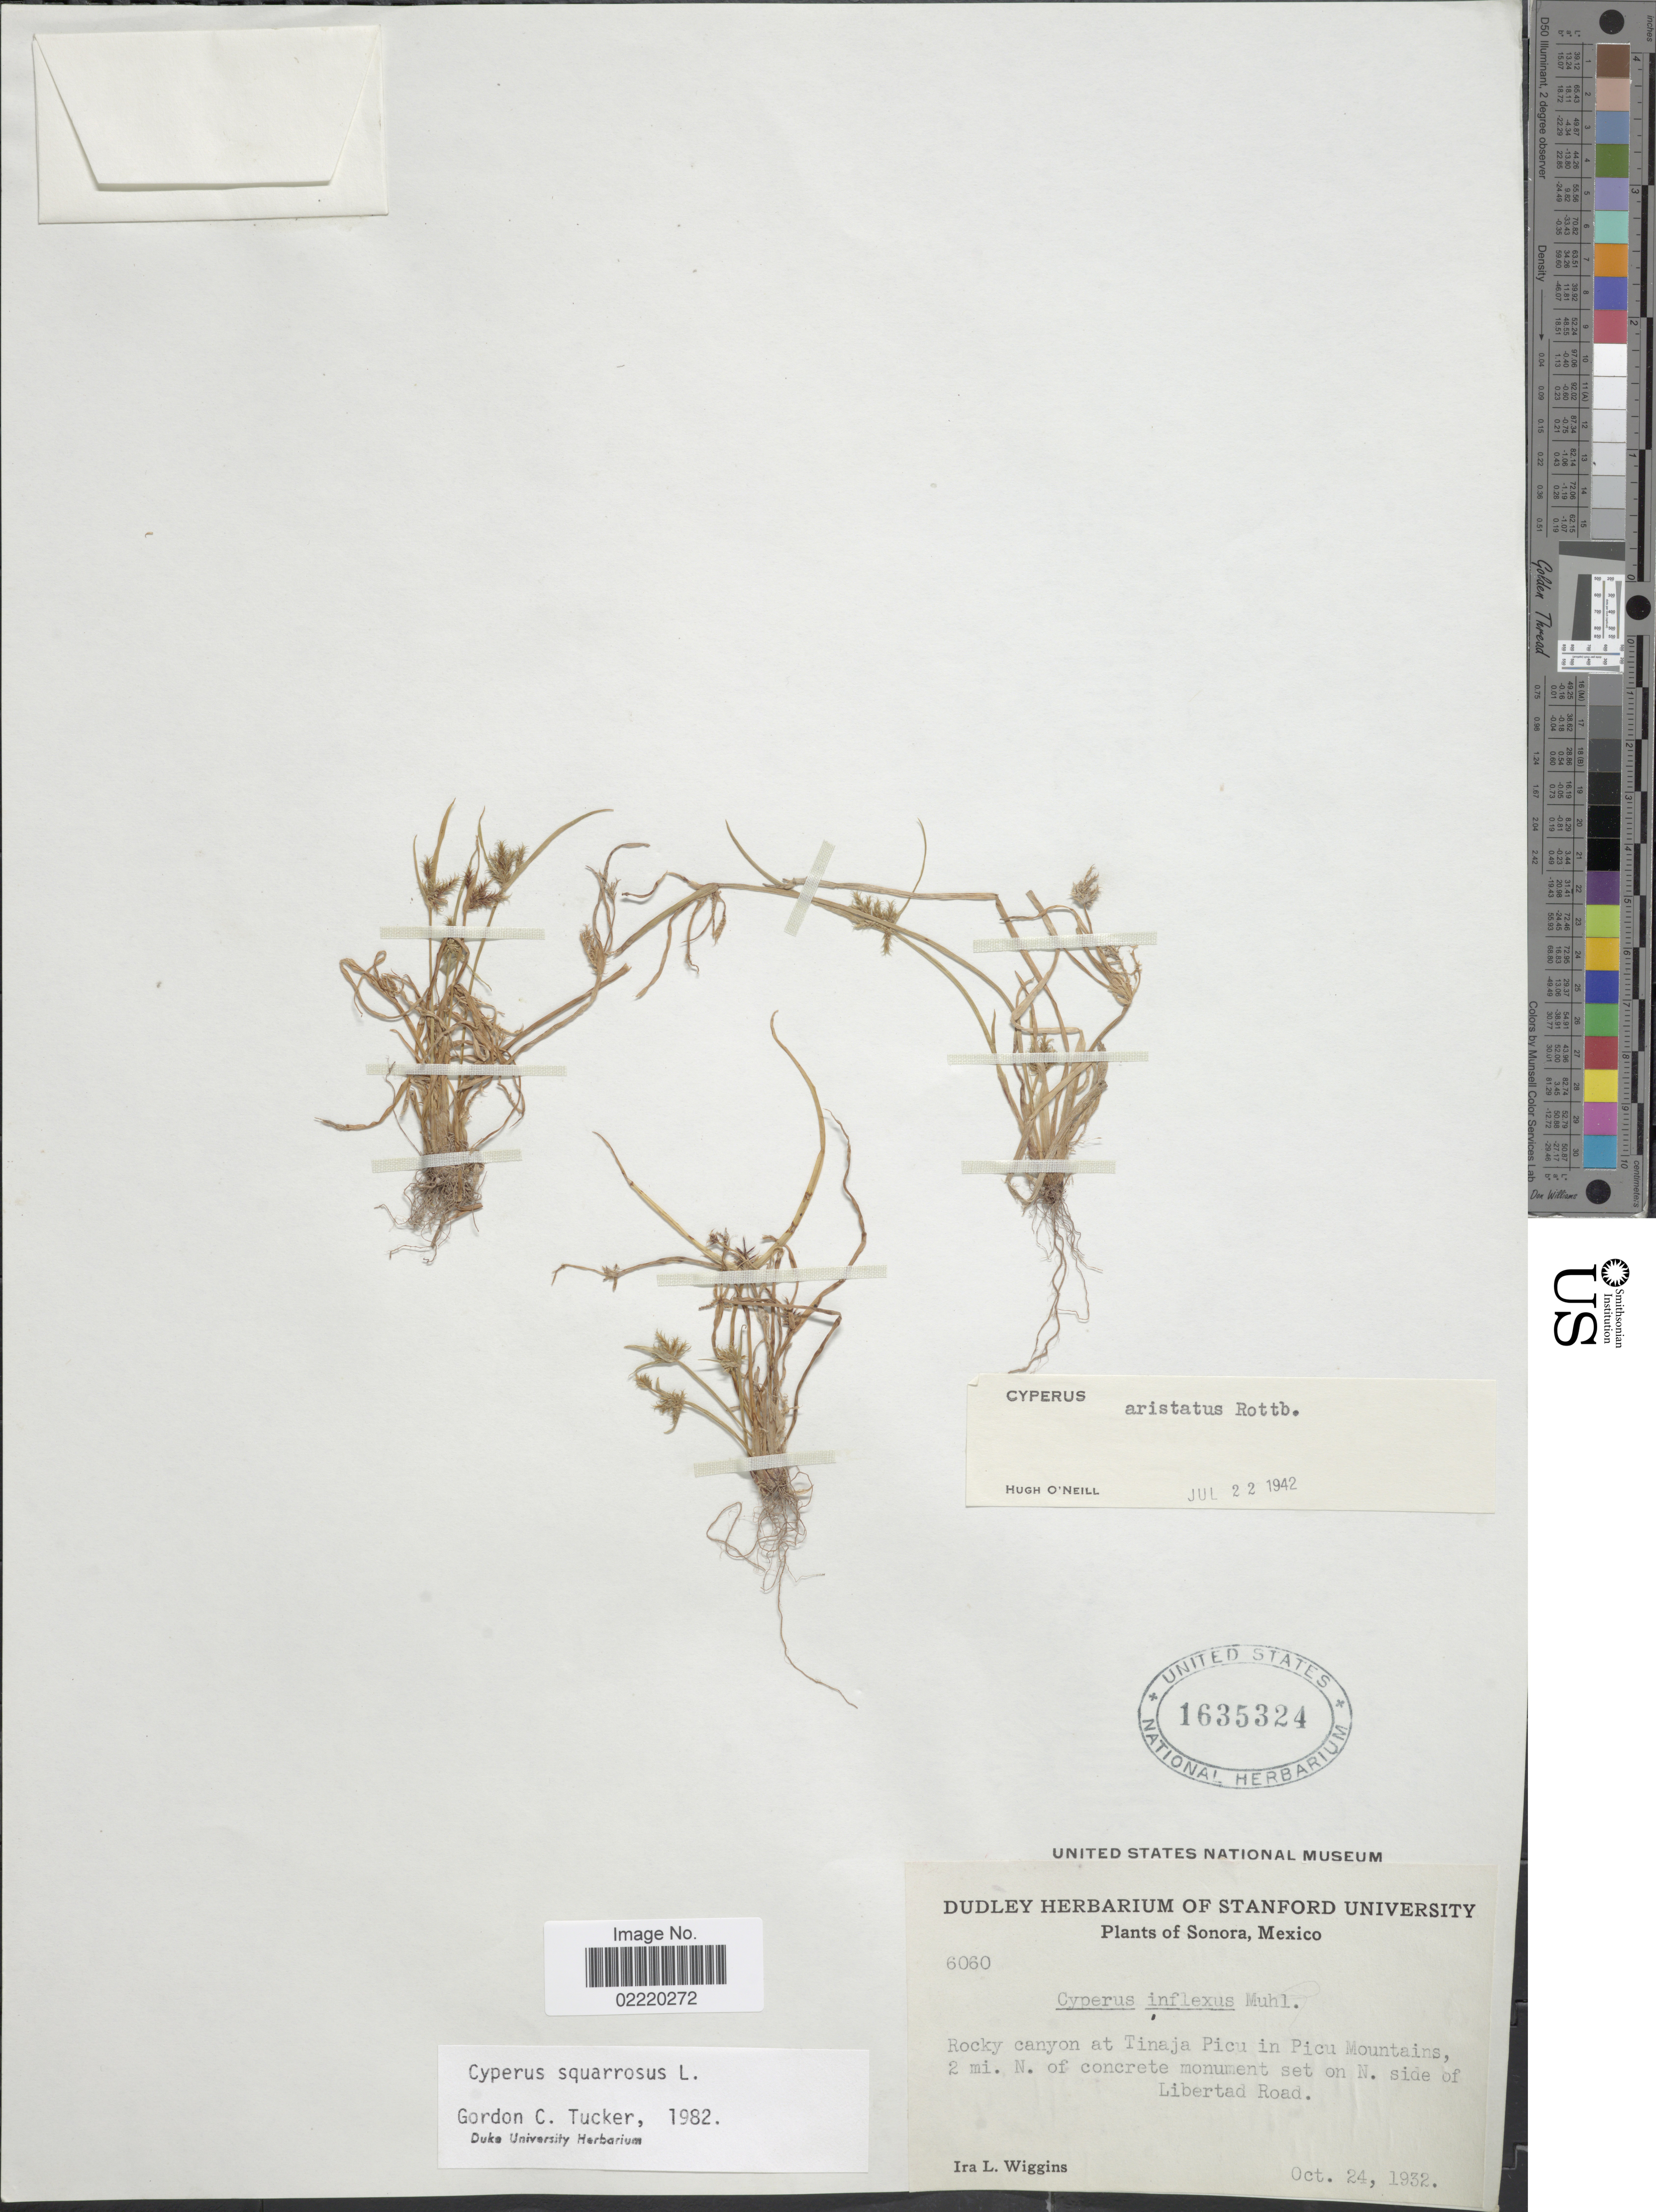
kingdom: Plantae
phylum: Tracheophyta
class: Liliopsida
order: Poales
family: Cyperaceae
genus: Cyperus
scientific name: Cyperus squarrosus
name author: L.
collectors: I. L. Wiggins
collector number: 6060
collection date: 1932-10-24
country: Mexico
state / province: Sonora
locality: Rocky canyon at Tinaja Picu in Picu Mountains, 2 mi. N. of concrete monument set on N. side of Libertad Road.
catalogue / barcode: US 1635324